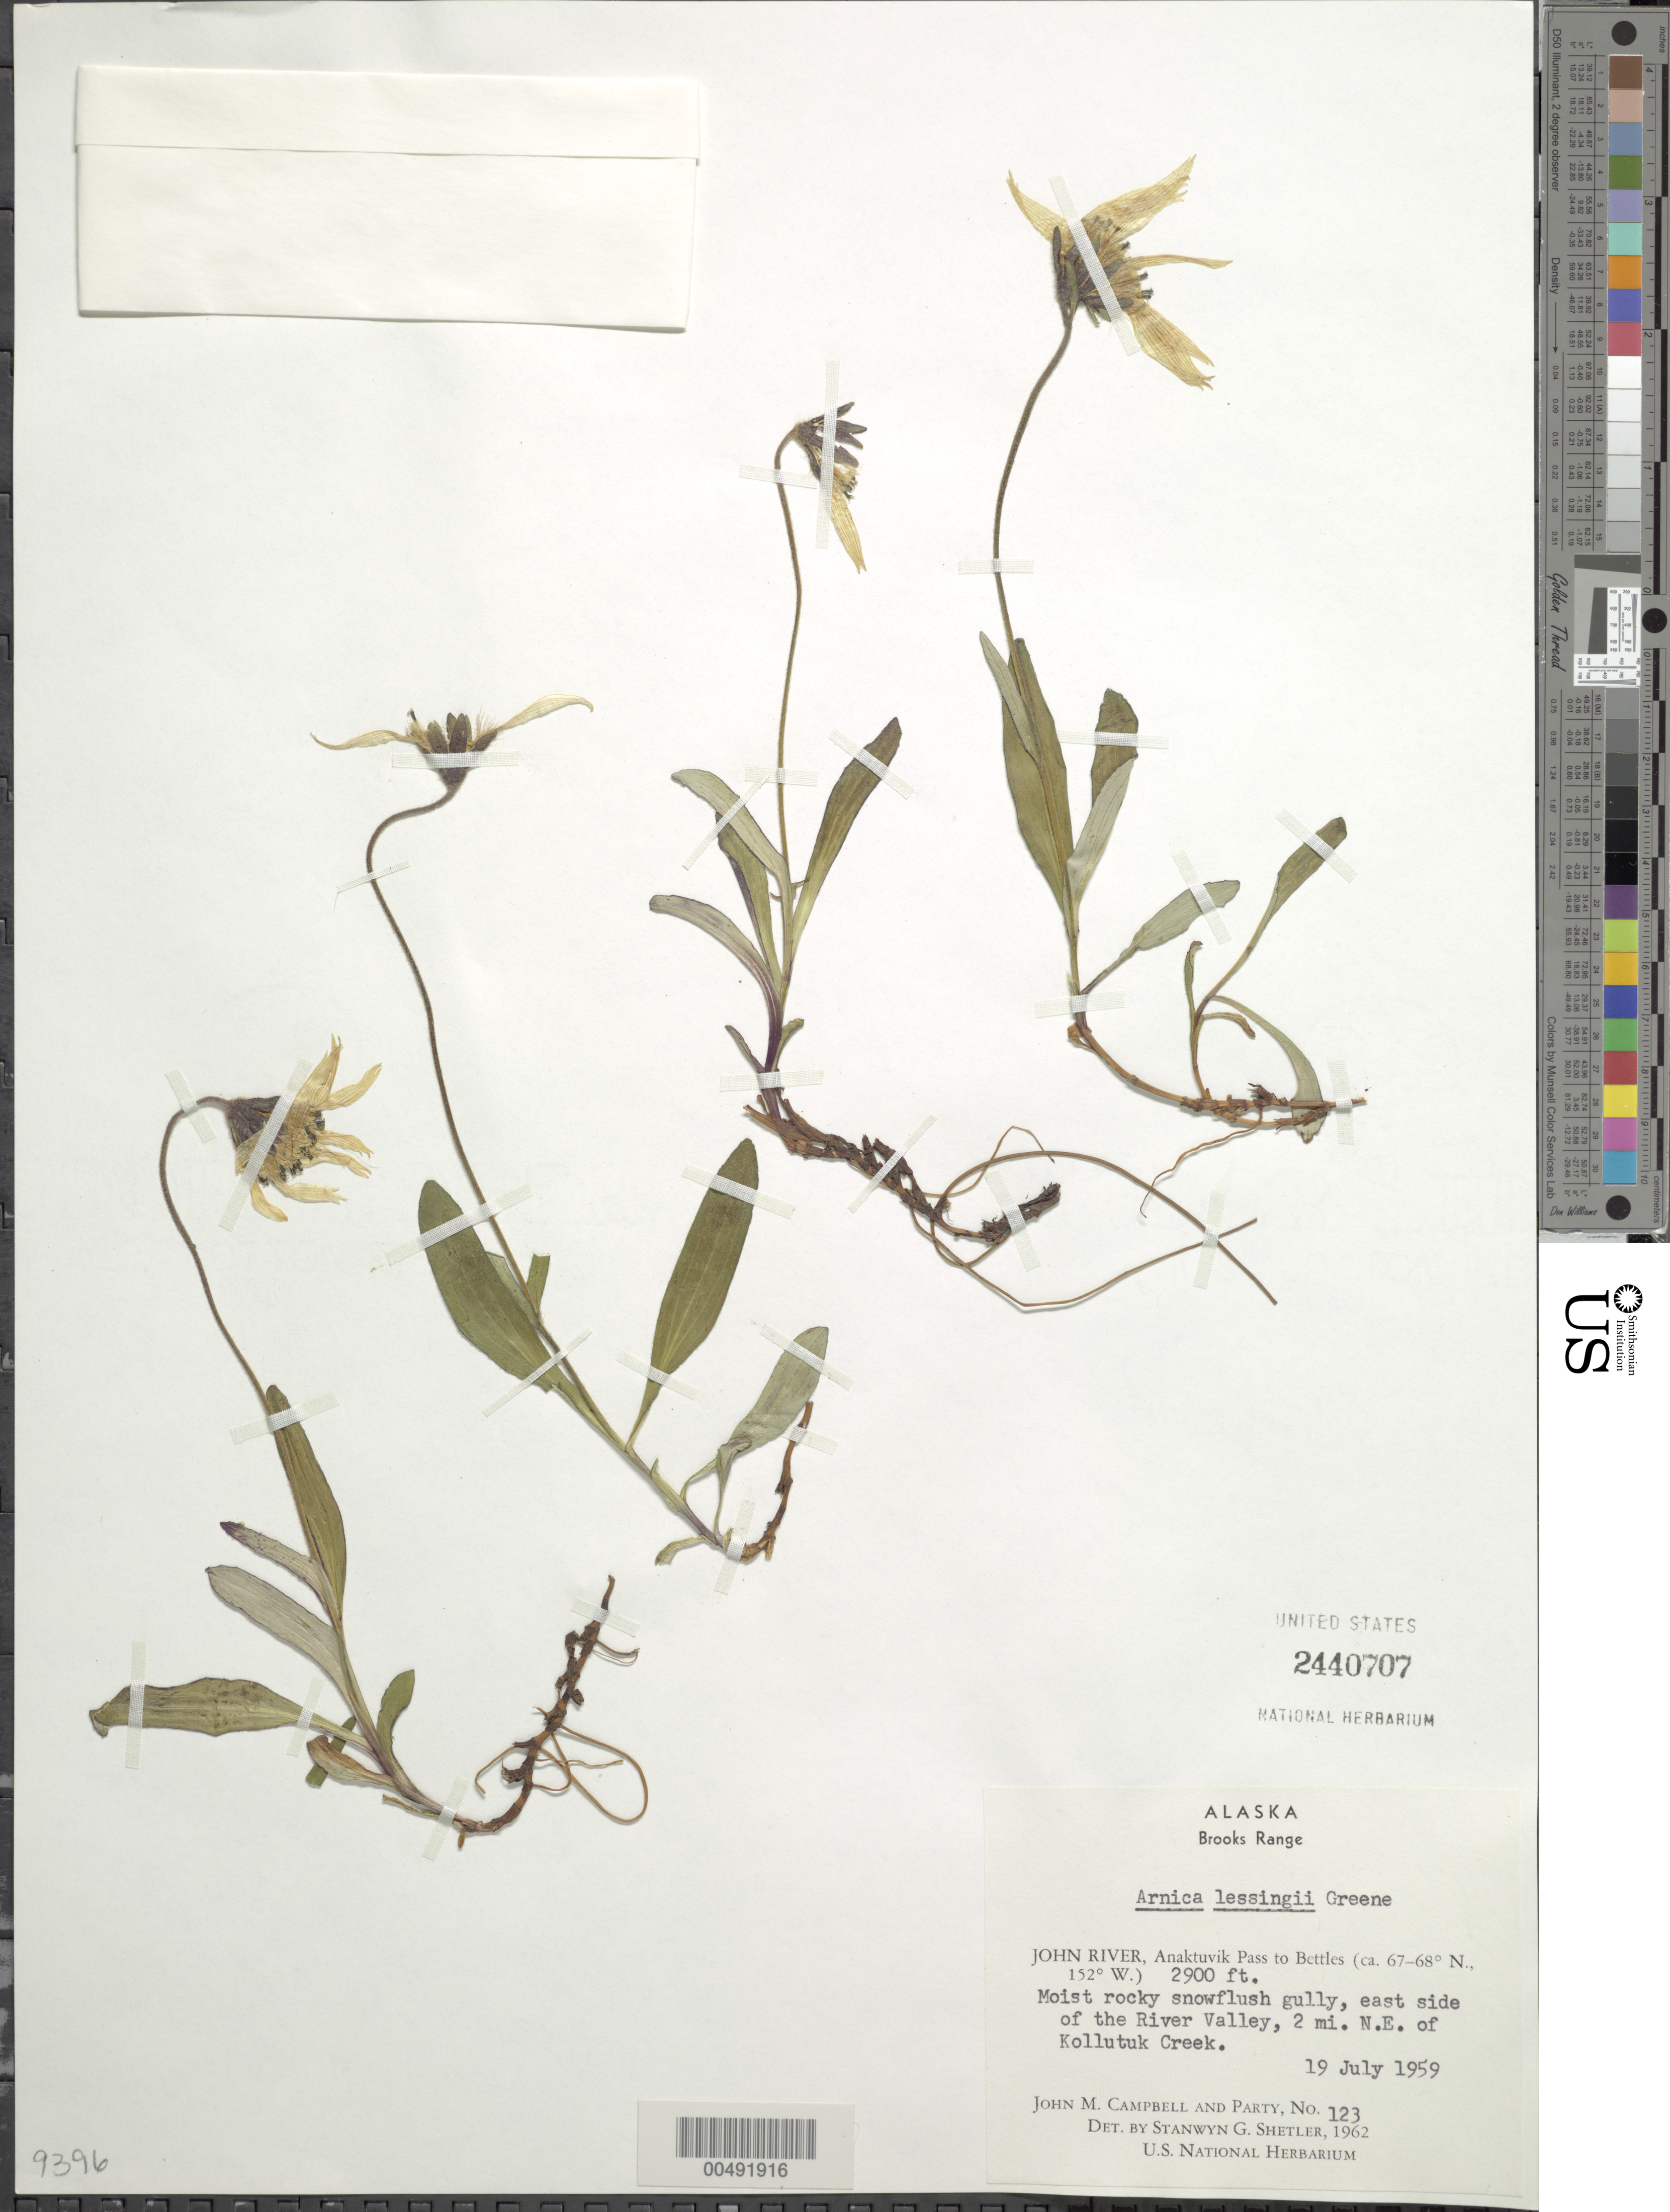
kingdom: Plantae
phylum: Tracheophyta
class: Magnoliopsida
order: Asterales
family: Asteraceae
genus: Arnica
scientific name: Arnica lessingii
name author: (Torr. & A. Gray) Greene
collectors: J. M. Campbell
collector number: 123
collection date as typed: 19 Jul 1959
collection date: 1959-07-19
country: United States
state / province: Alaska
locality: Brooks Range, John River, Anaktuvuk Pass to Bettles, E side of the River Valley, 2 mi. N.E. of Kollutuk Creek (lat/long recorded as: lat=::: long=152:0:0:W)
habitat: moist rocky snowflush gully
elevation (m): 884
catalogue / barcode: US 2440707